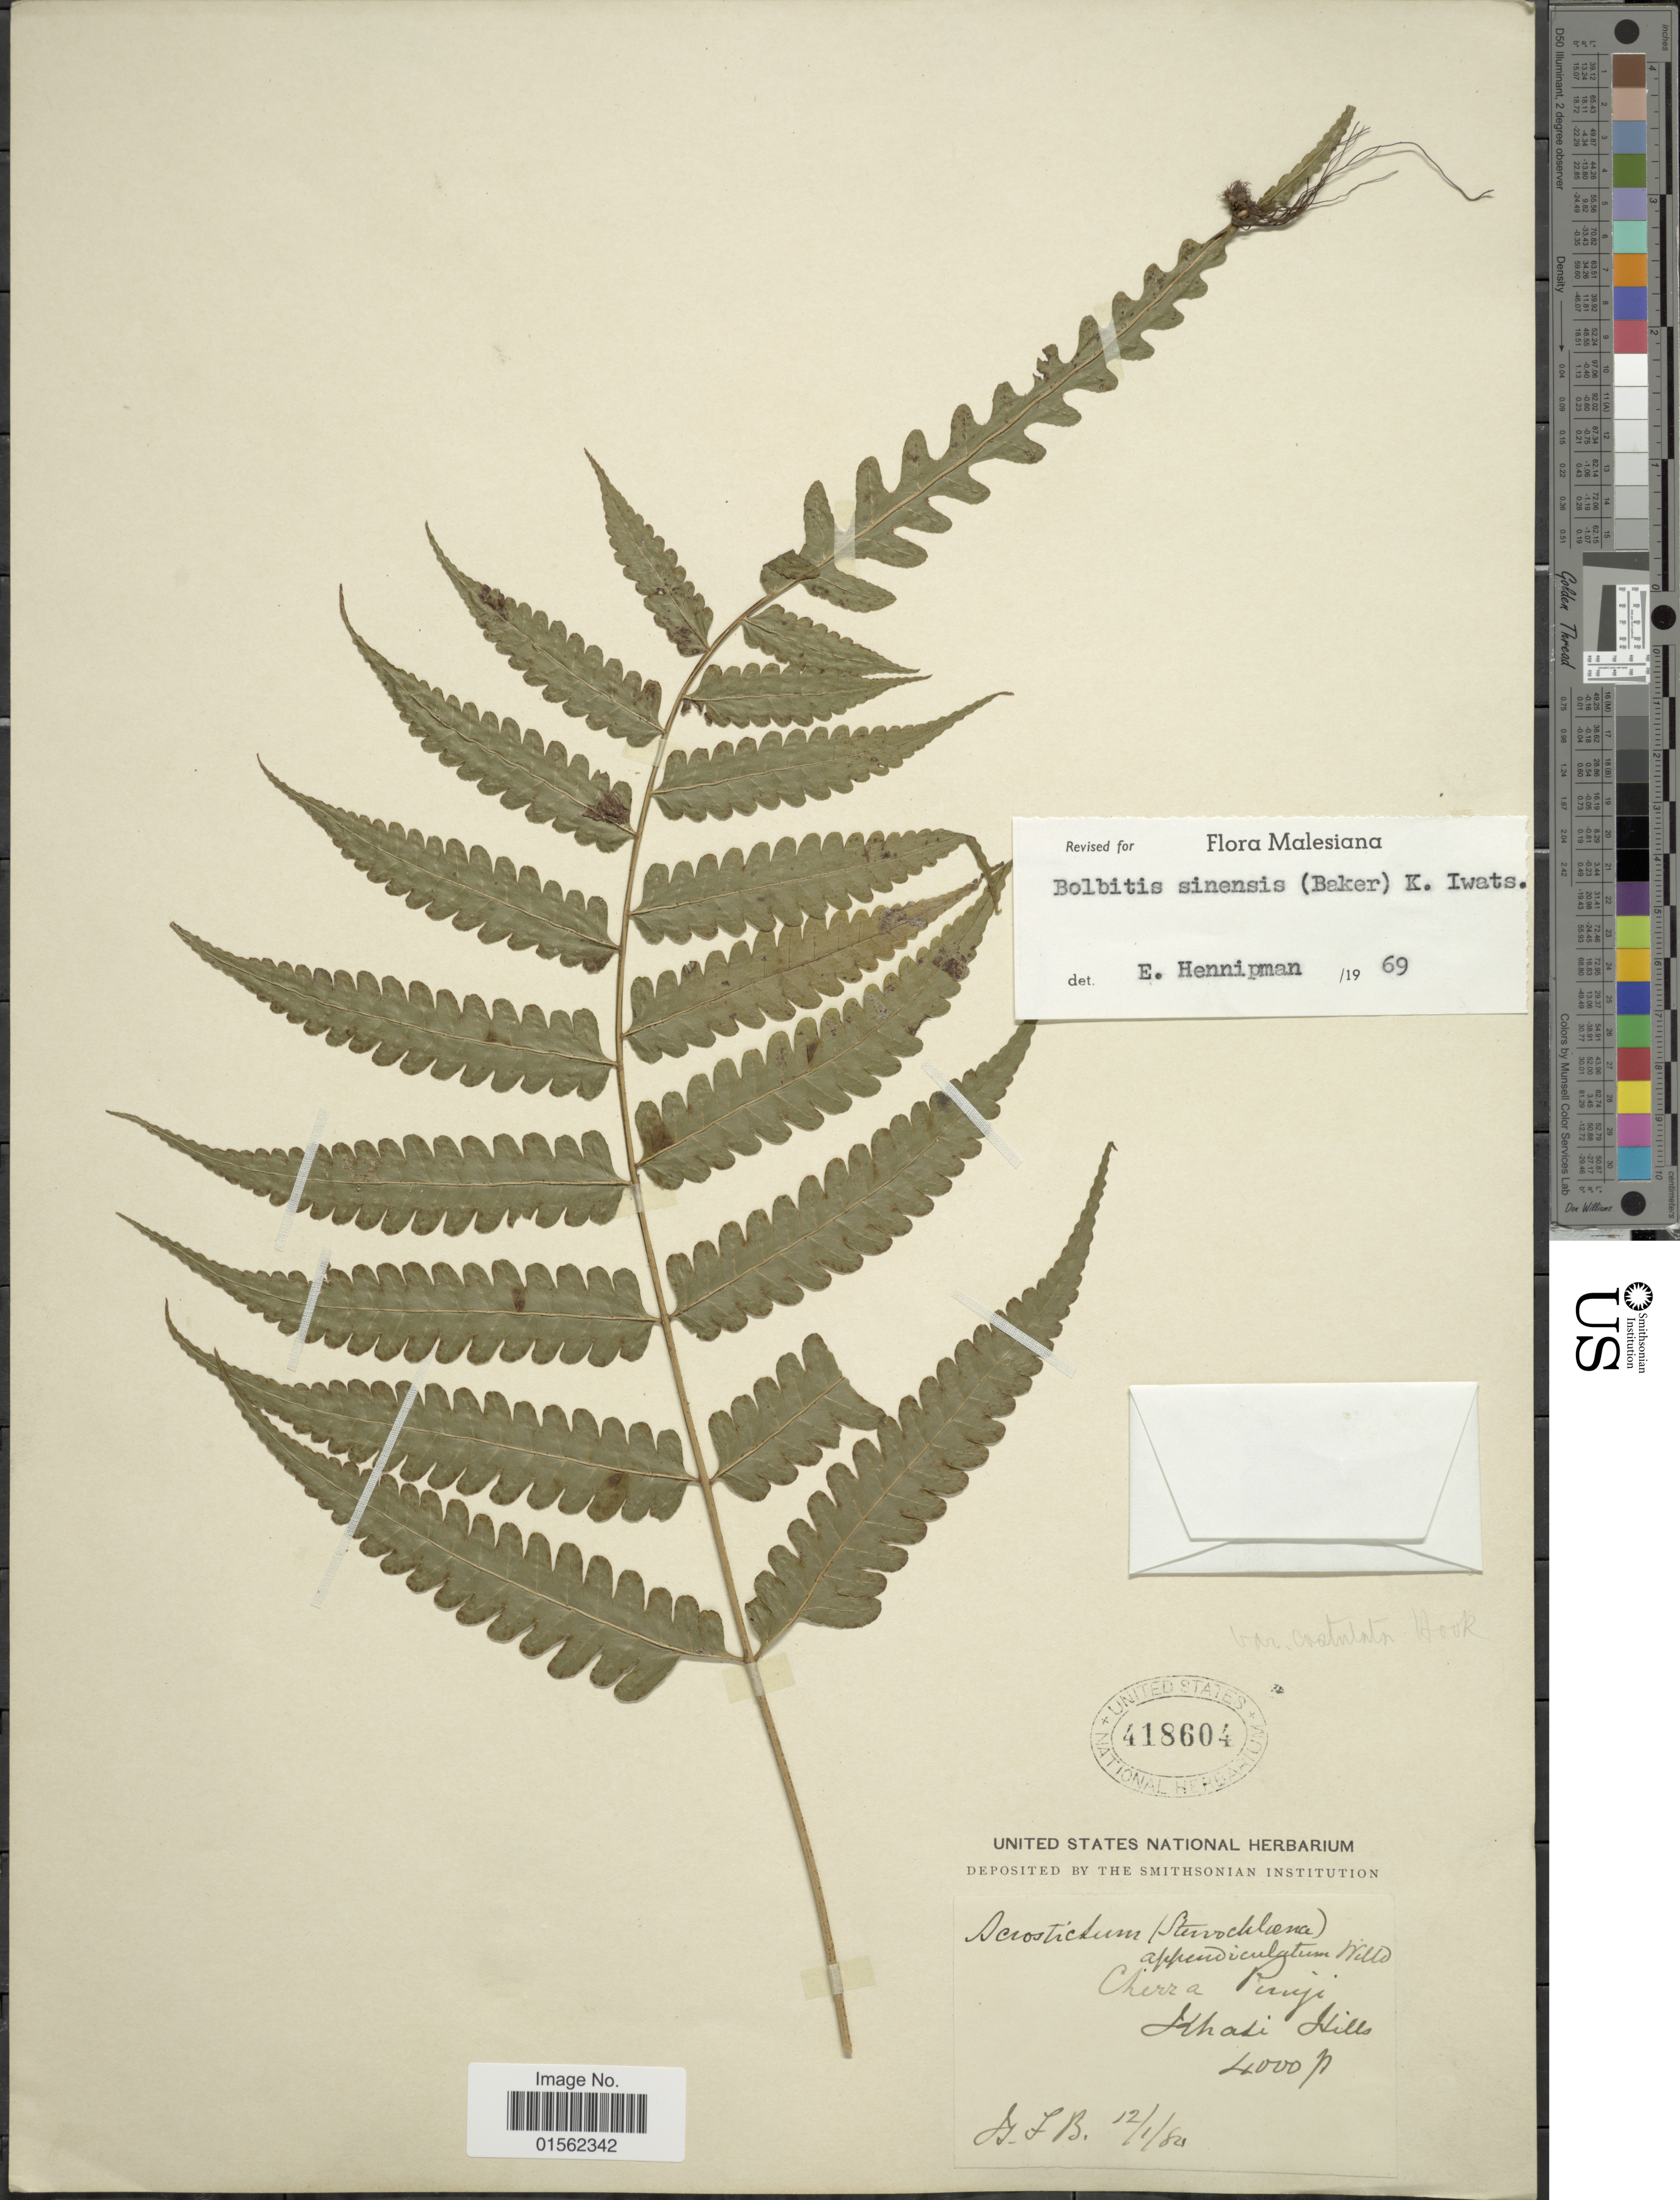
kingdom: Plantae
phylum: Tracheophyta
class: Polypodiopsida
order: Polypodiales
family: Dryopteridaceae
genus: Bolbitis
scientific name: Bolbitis sinensis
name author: (Baker) K. Iwats.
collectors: S. F. B.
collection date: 1821-01-12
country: India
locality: Cherra Punji, Khasi Hills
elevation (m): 1219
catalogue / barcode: US 481604